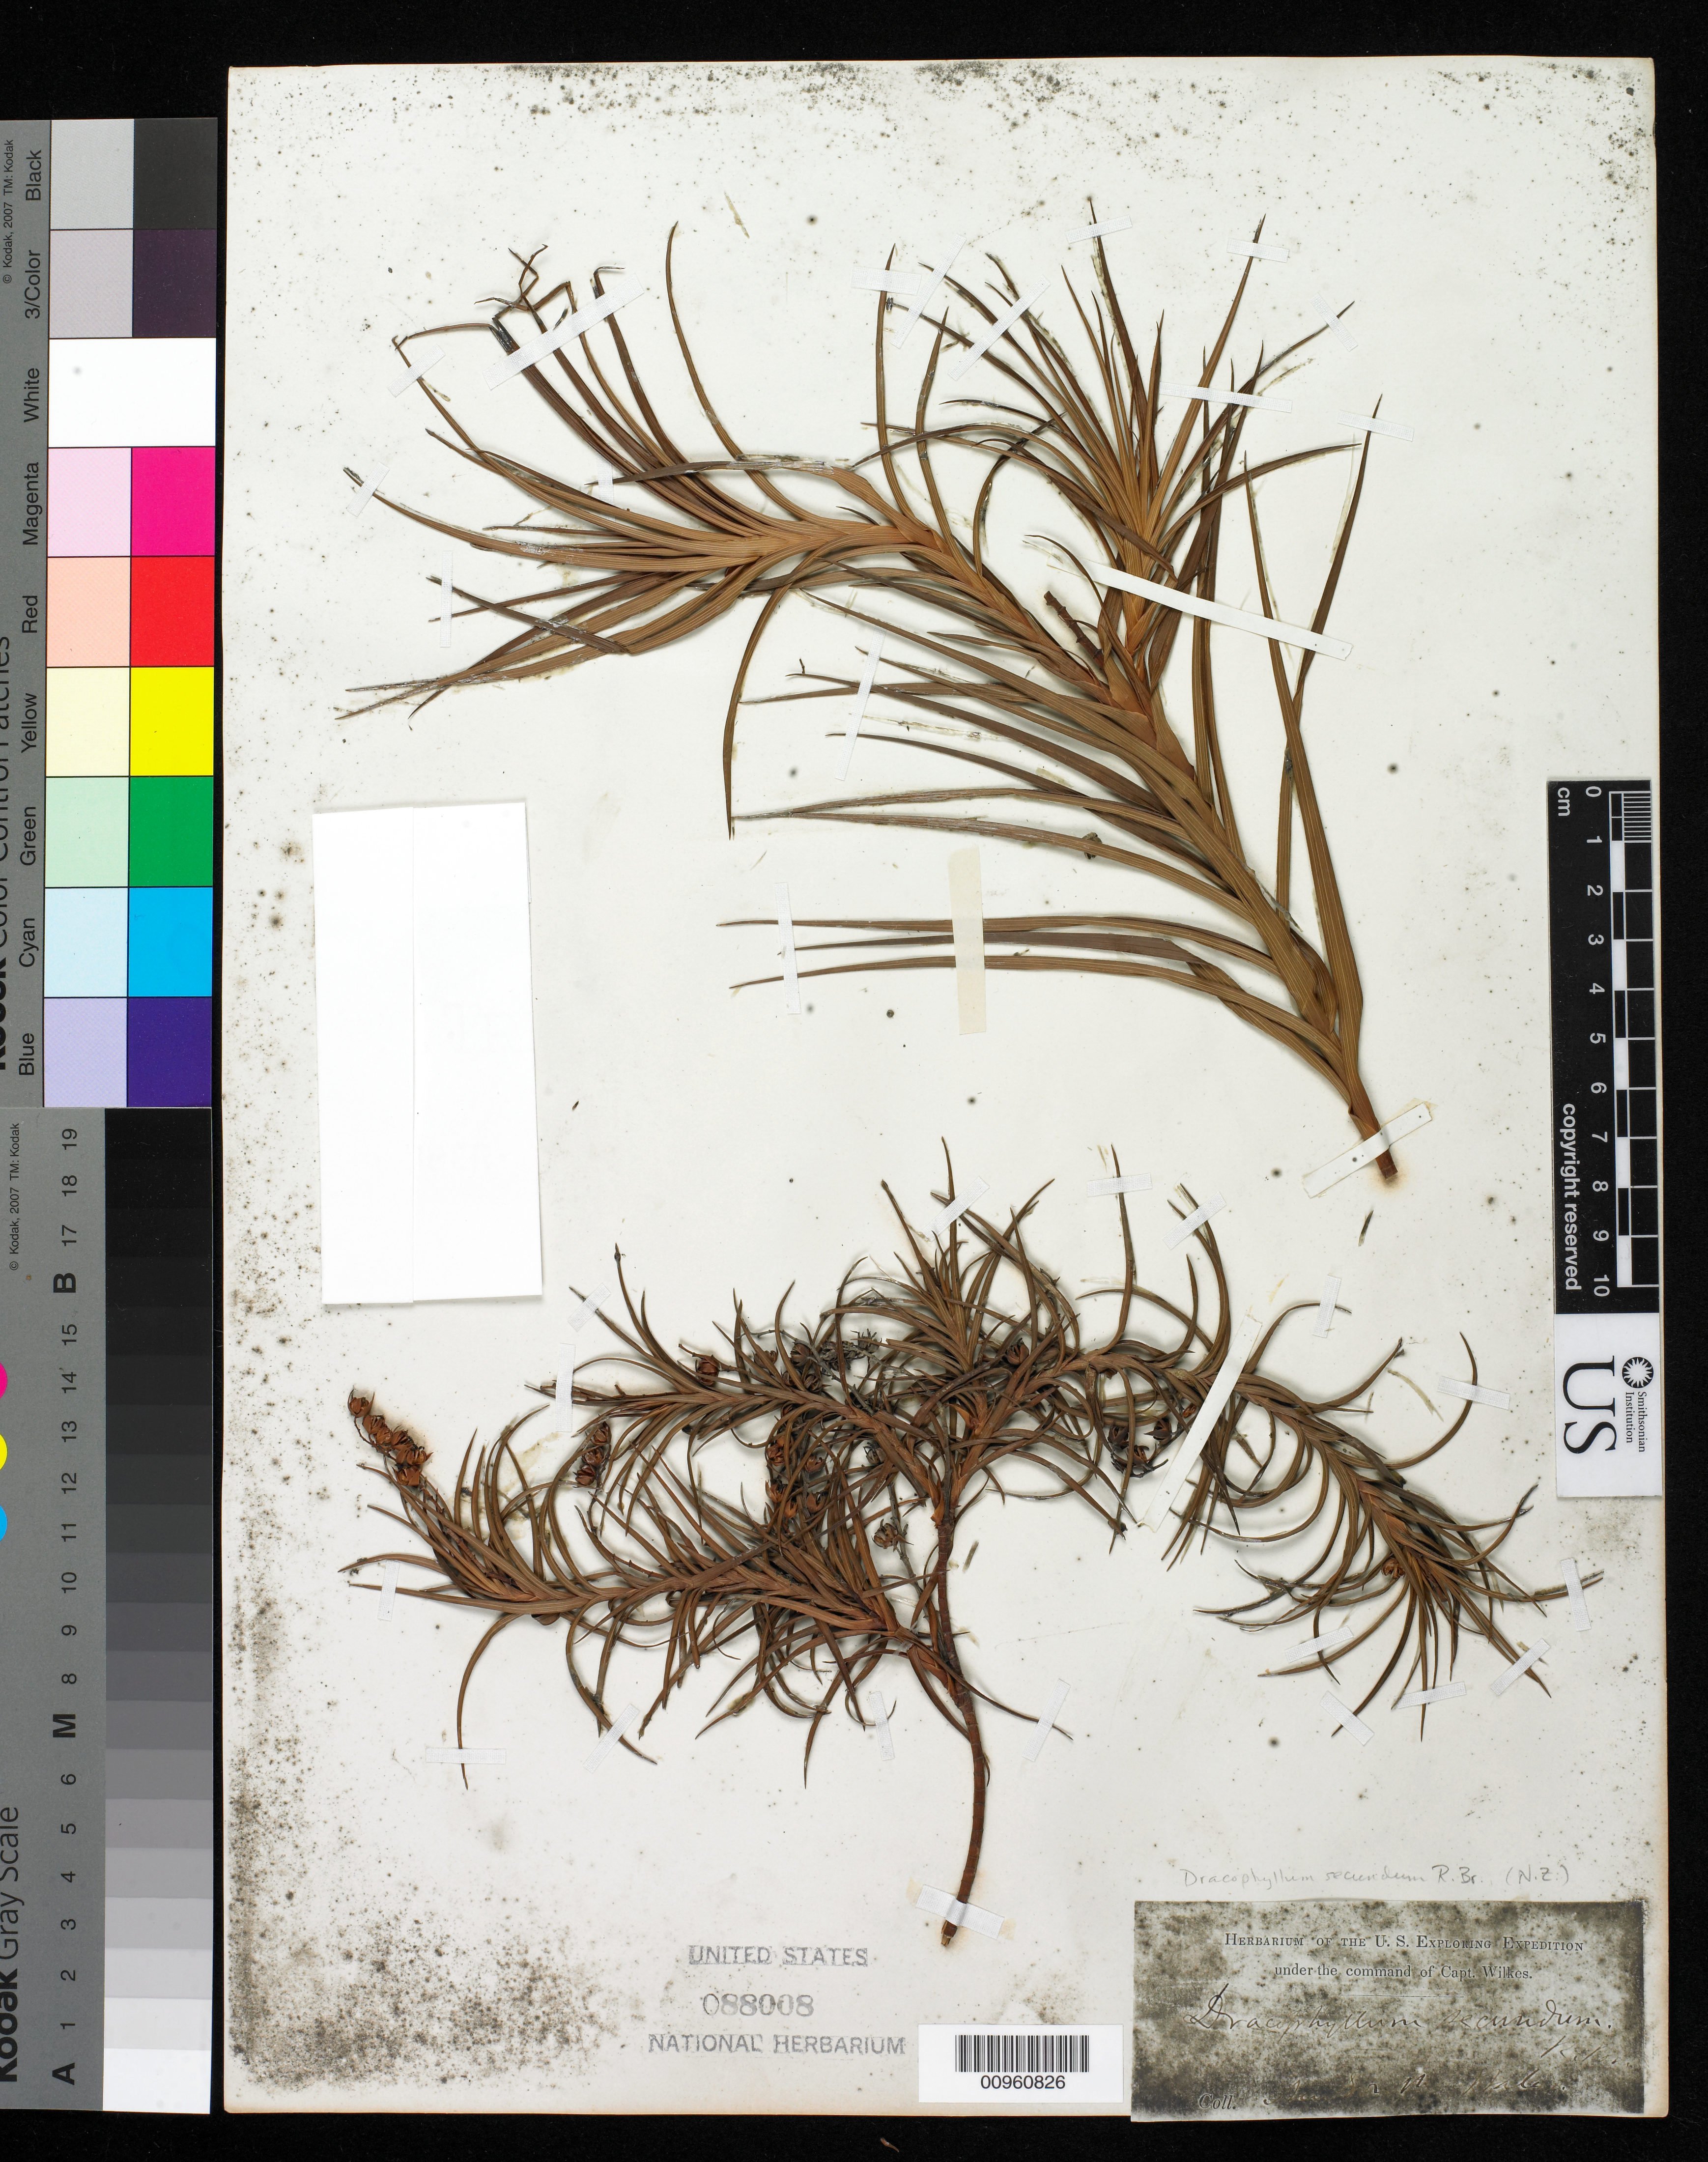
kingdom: Plantae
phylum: Tracheophyta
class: Magnoliopsida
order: Ericales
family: Ericaceae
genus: Dracophyllum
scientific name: Dracophyllum secundum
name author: R. Br.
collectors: Wilkes Explor. Exped.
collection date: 1838/1842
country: Australia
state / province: New South Wales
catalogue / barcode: US 88008